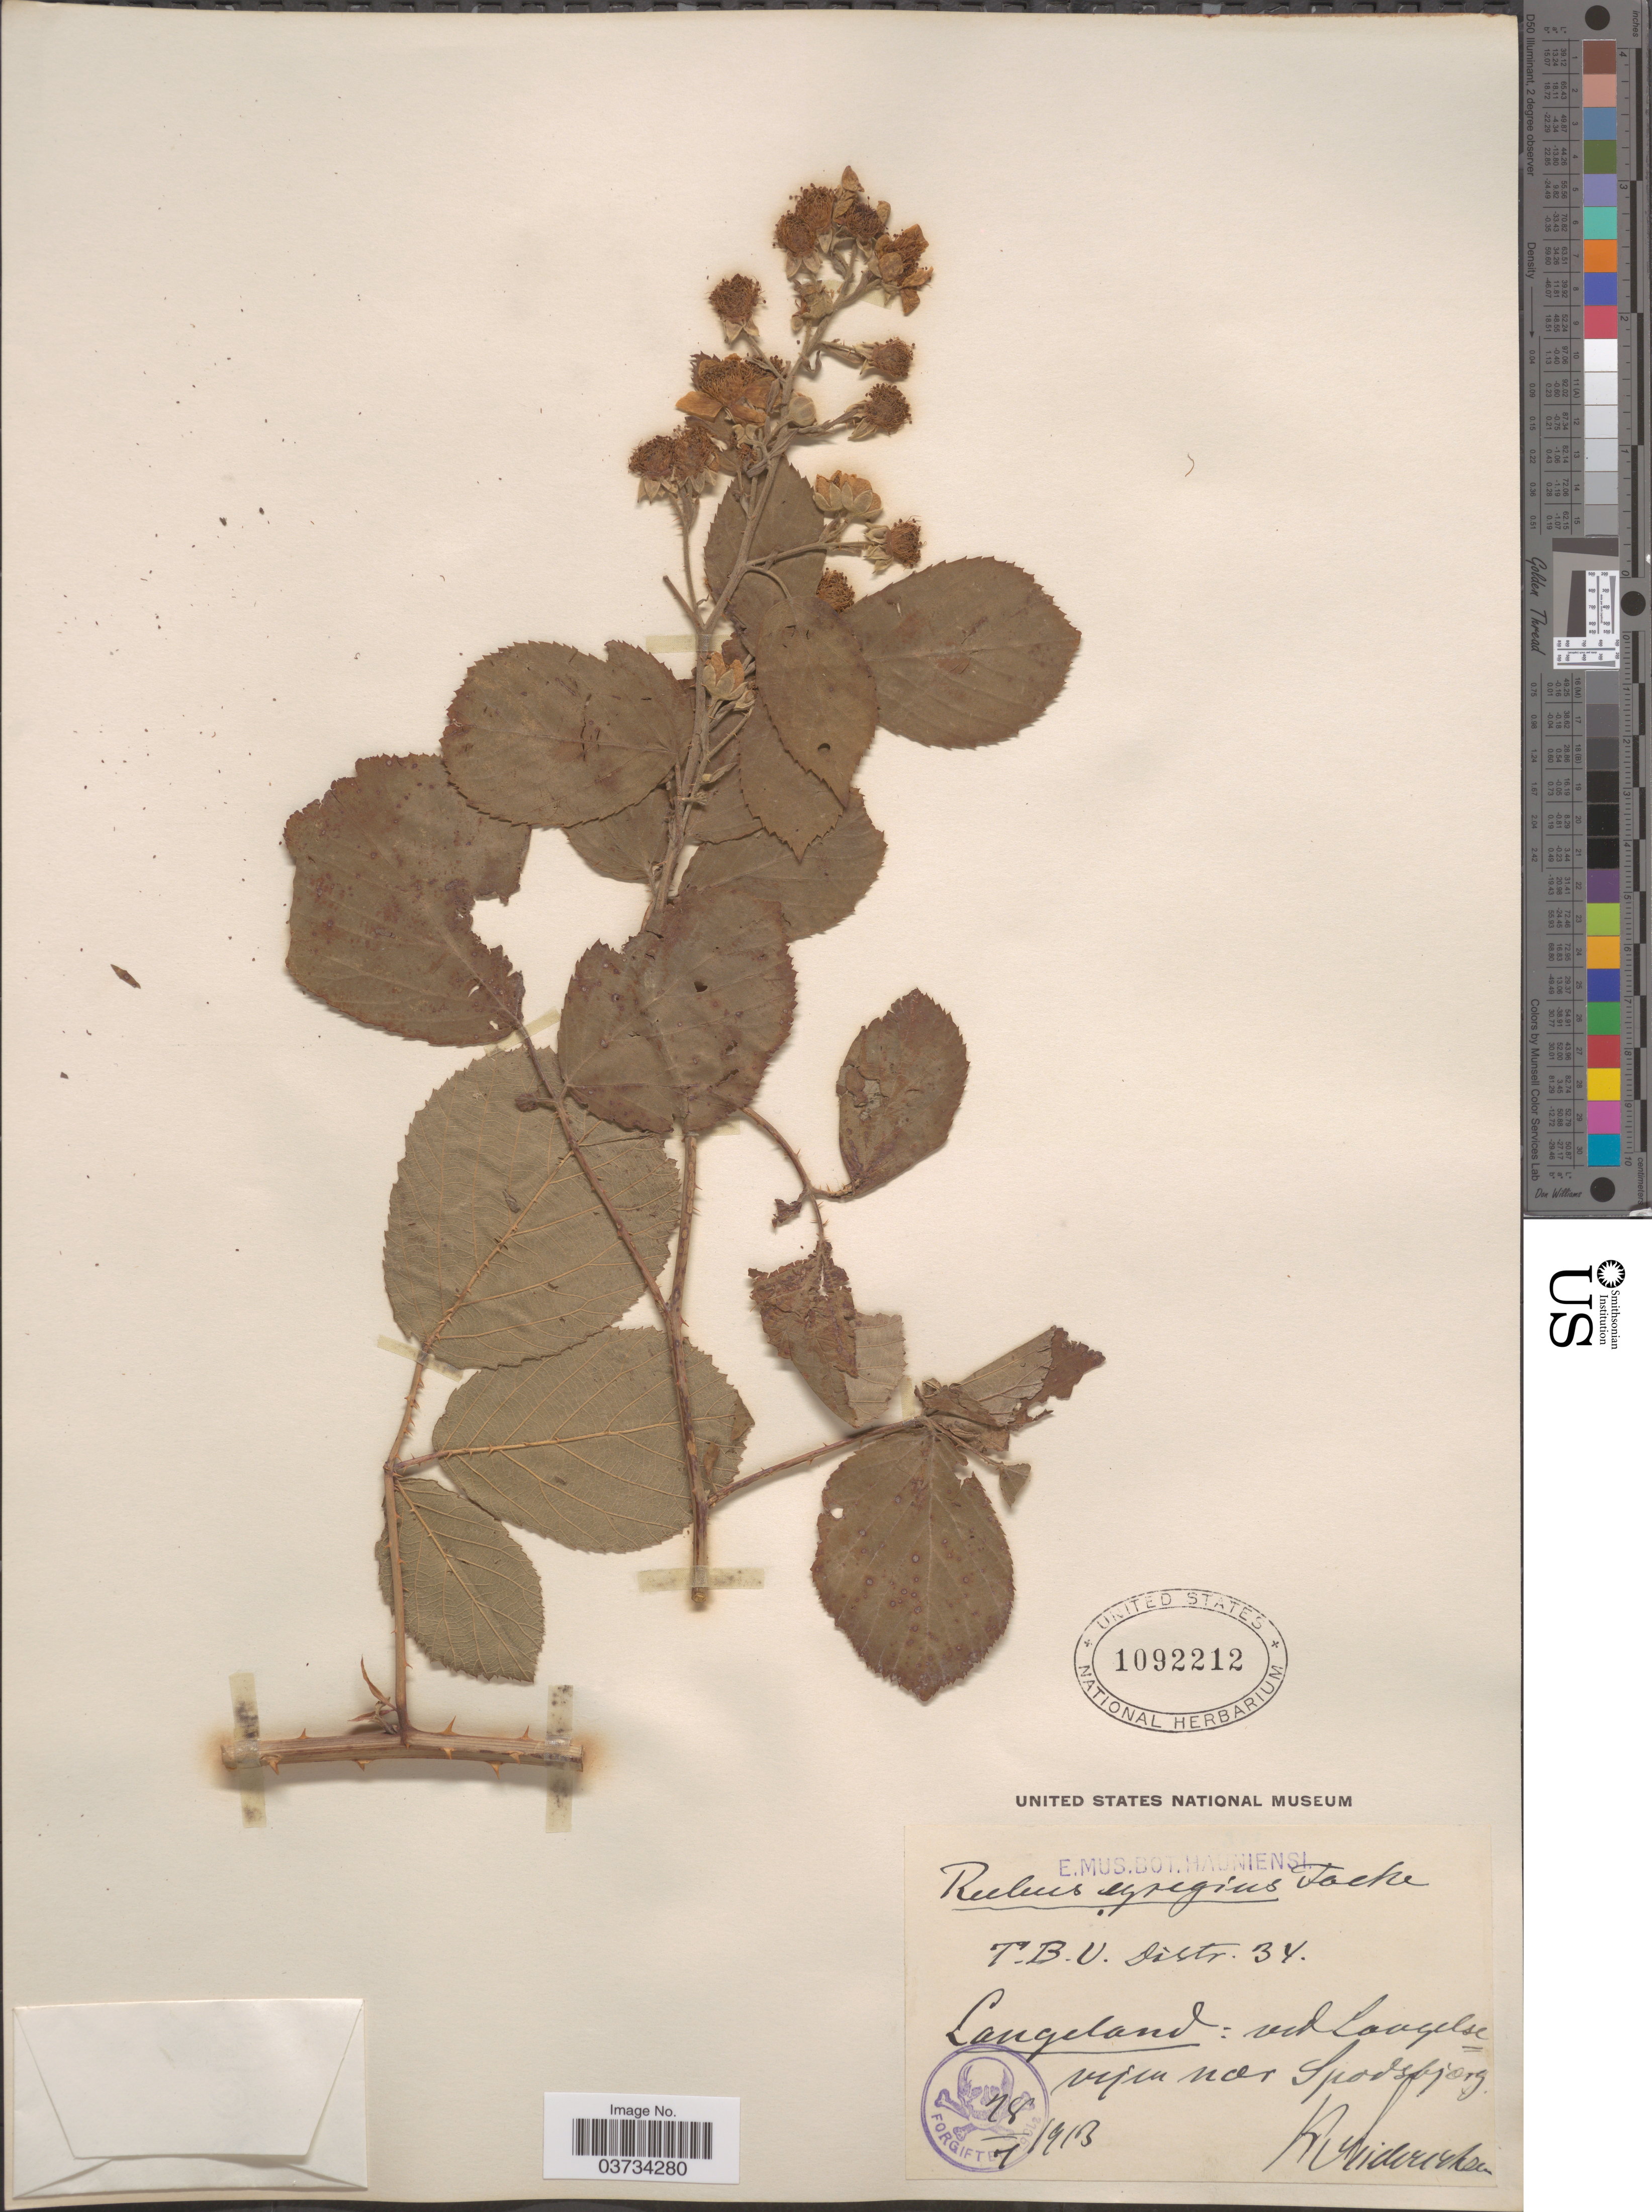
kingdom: Plantae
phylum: Tracheophyta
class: Magnoliopsida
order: Rosales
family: Rosaceae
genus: Rubus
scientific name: Rubus egregius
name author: Focke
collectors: K. Friderichsen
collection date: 1913-07-28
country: Denmark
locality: Langeland: ved Langelse vejen nar Spodsbjerg.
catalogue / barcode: US 1092212